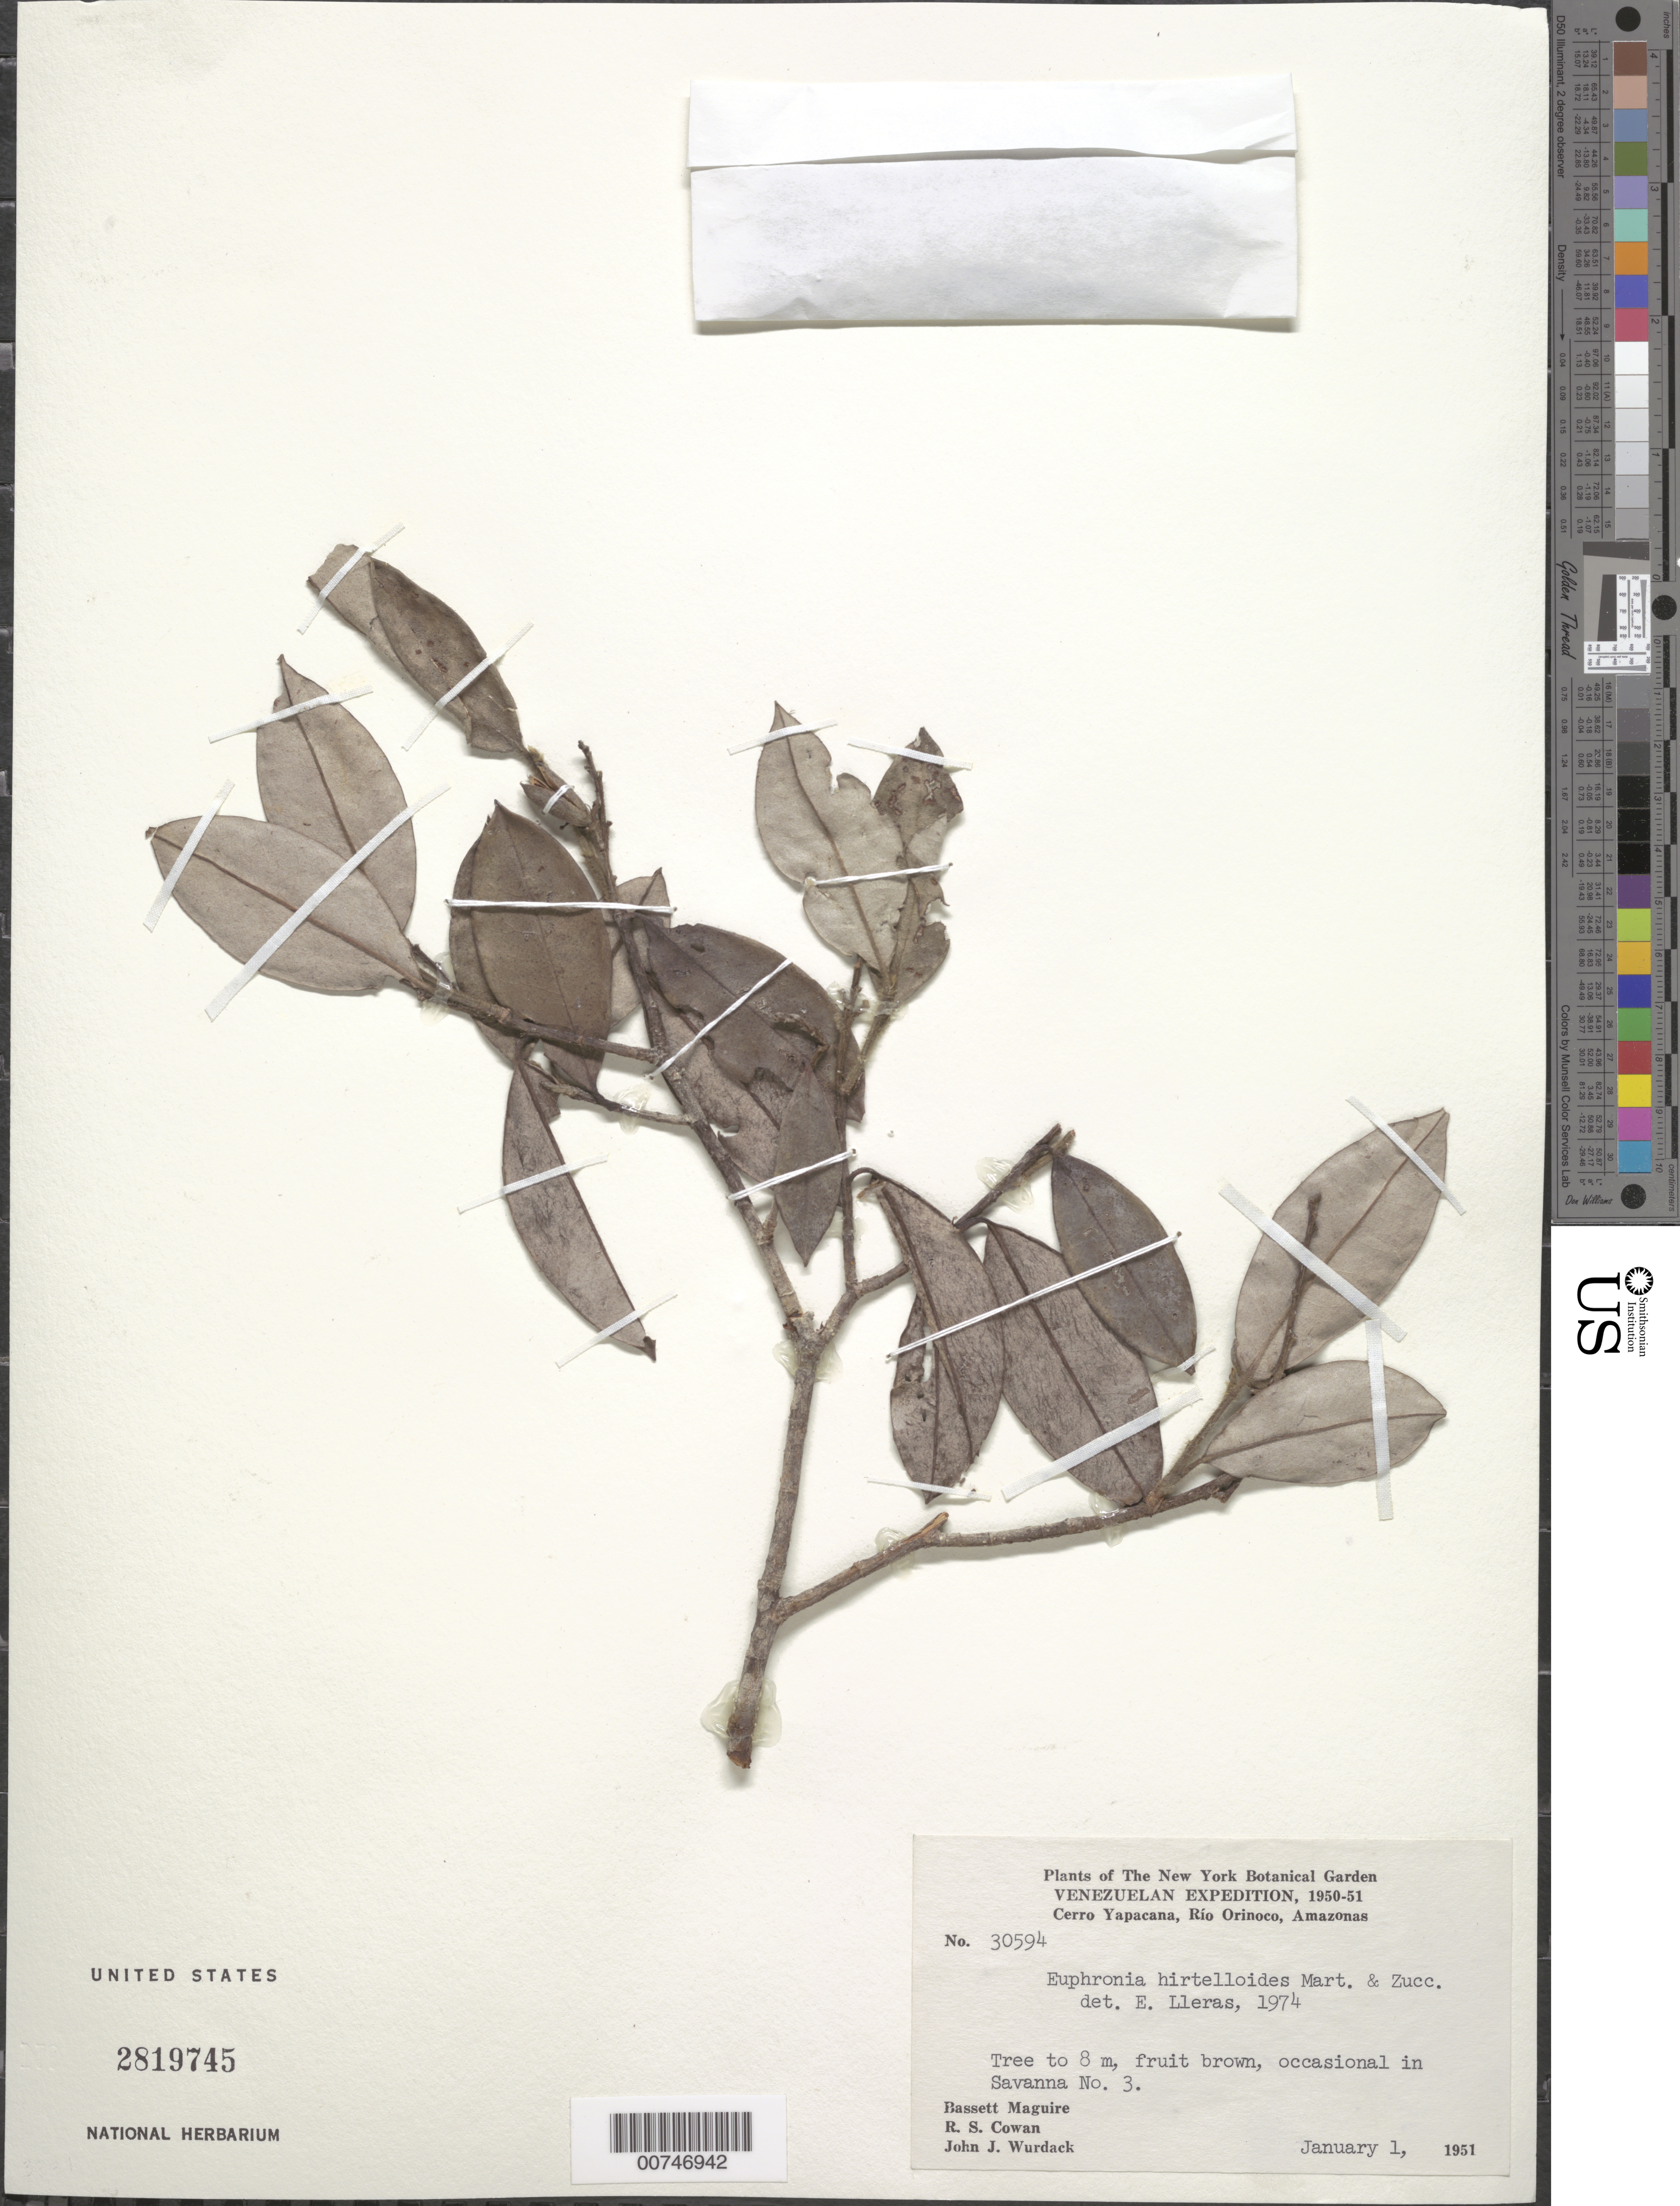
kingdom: Plantae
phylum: Tracheophyta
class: Magnoliopsida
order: Malpighiales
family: Euphroniaceae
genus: Euphronia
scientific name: Euphronia hirtelloides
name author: Mart. & Zucc.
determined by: Lleras, E.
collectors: B. Maguire, R. S. Cowan & J. J. Wurdack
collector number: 30594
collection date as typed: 1-Jan-51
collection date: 1951-01-01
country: Venezuela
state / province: Amazonas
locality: Cerro Yapacána, Río Orinoco; savanna No. 3, NW base of mountain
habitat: Savanna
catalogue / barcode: US 2819745